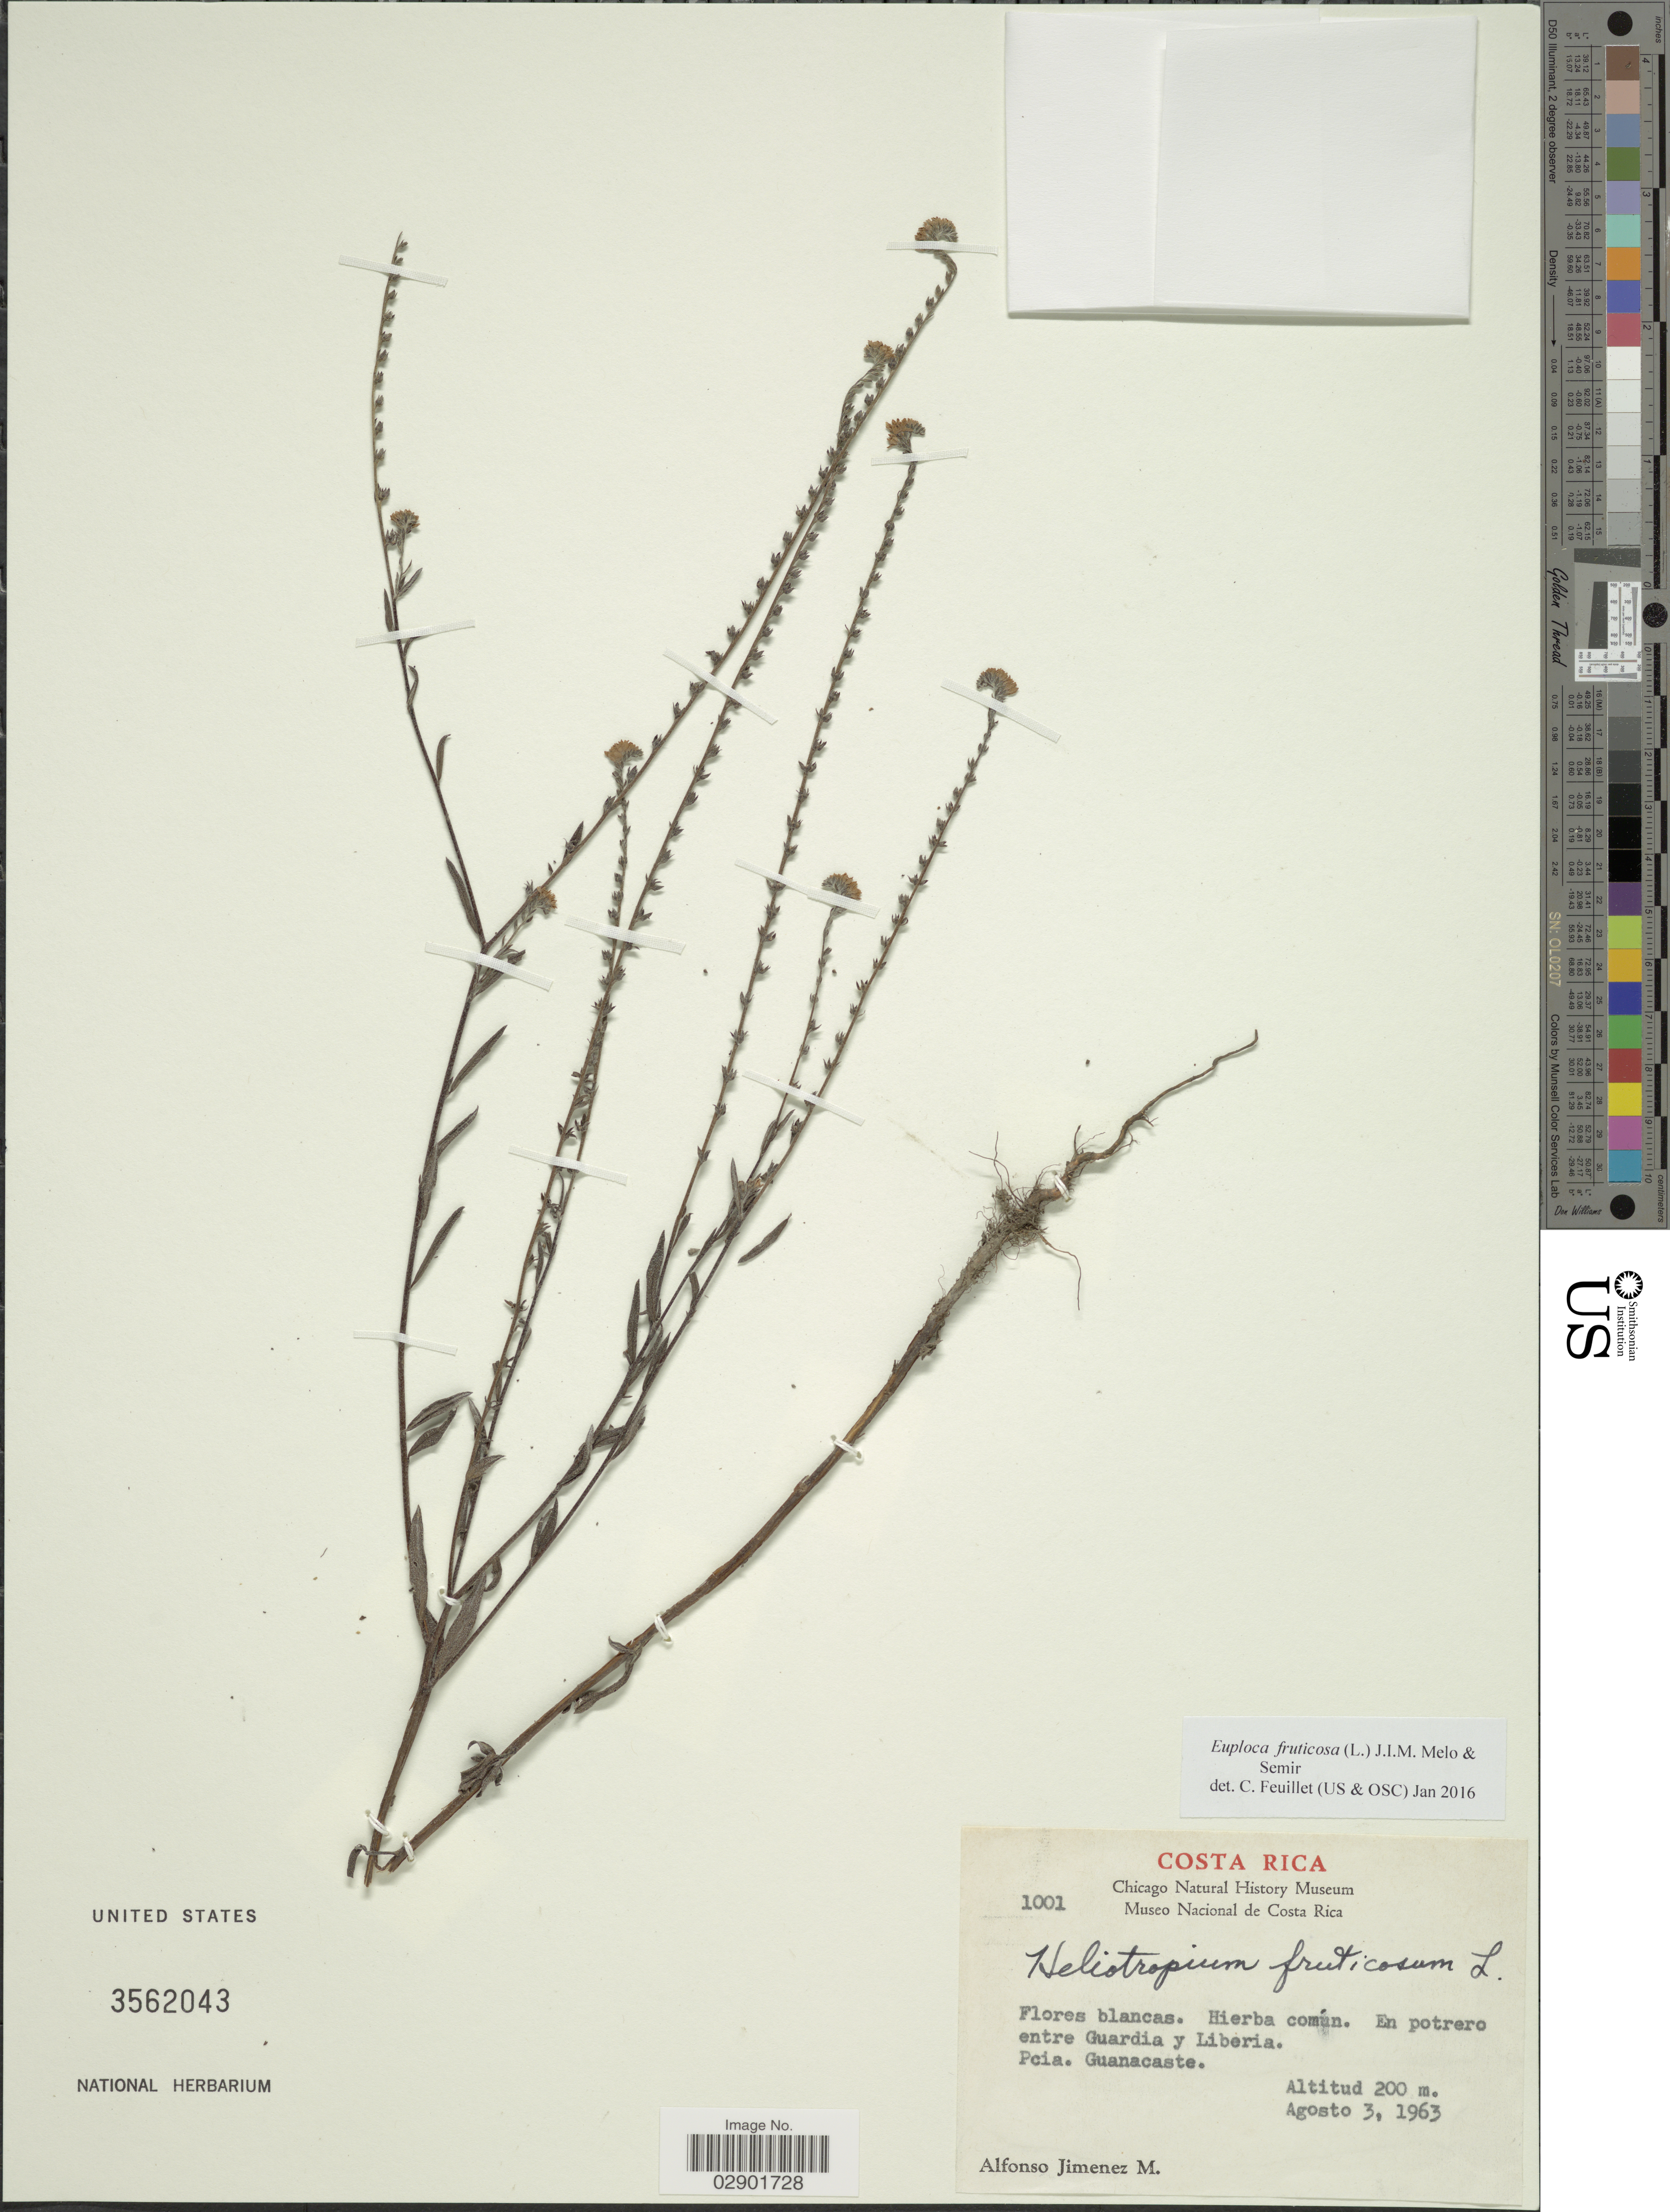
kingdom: Plantae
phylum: Tracheophyta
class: Magnoliopsida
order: Boraginales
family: Heliotropiaceae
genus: Euploca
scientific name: Euploca fruticosa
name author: (L.) J.I.M. Melo & Semir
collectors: A. Jimenez M.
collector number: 1001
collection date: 1963-08-03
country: Costa Rica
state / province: Guanacaste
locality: En potrero entre Guardia y Liberia. Pcia. Guanacaste.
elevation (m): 200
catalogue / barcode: US 3562043